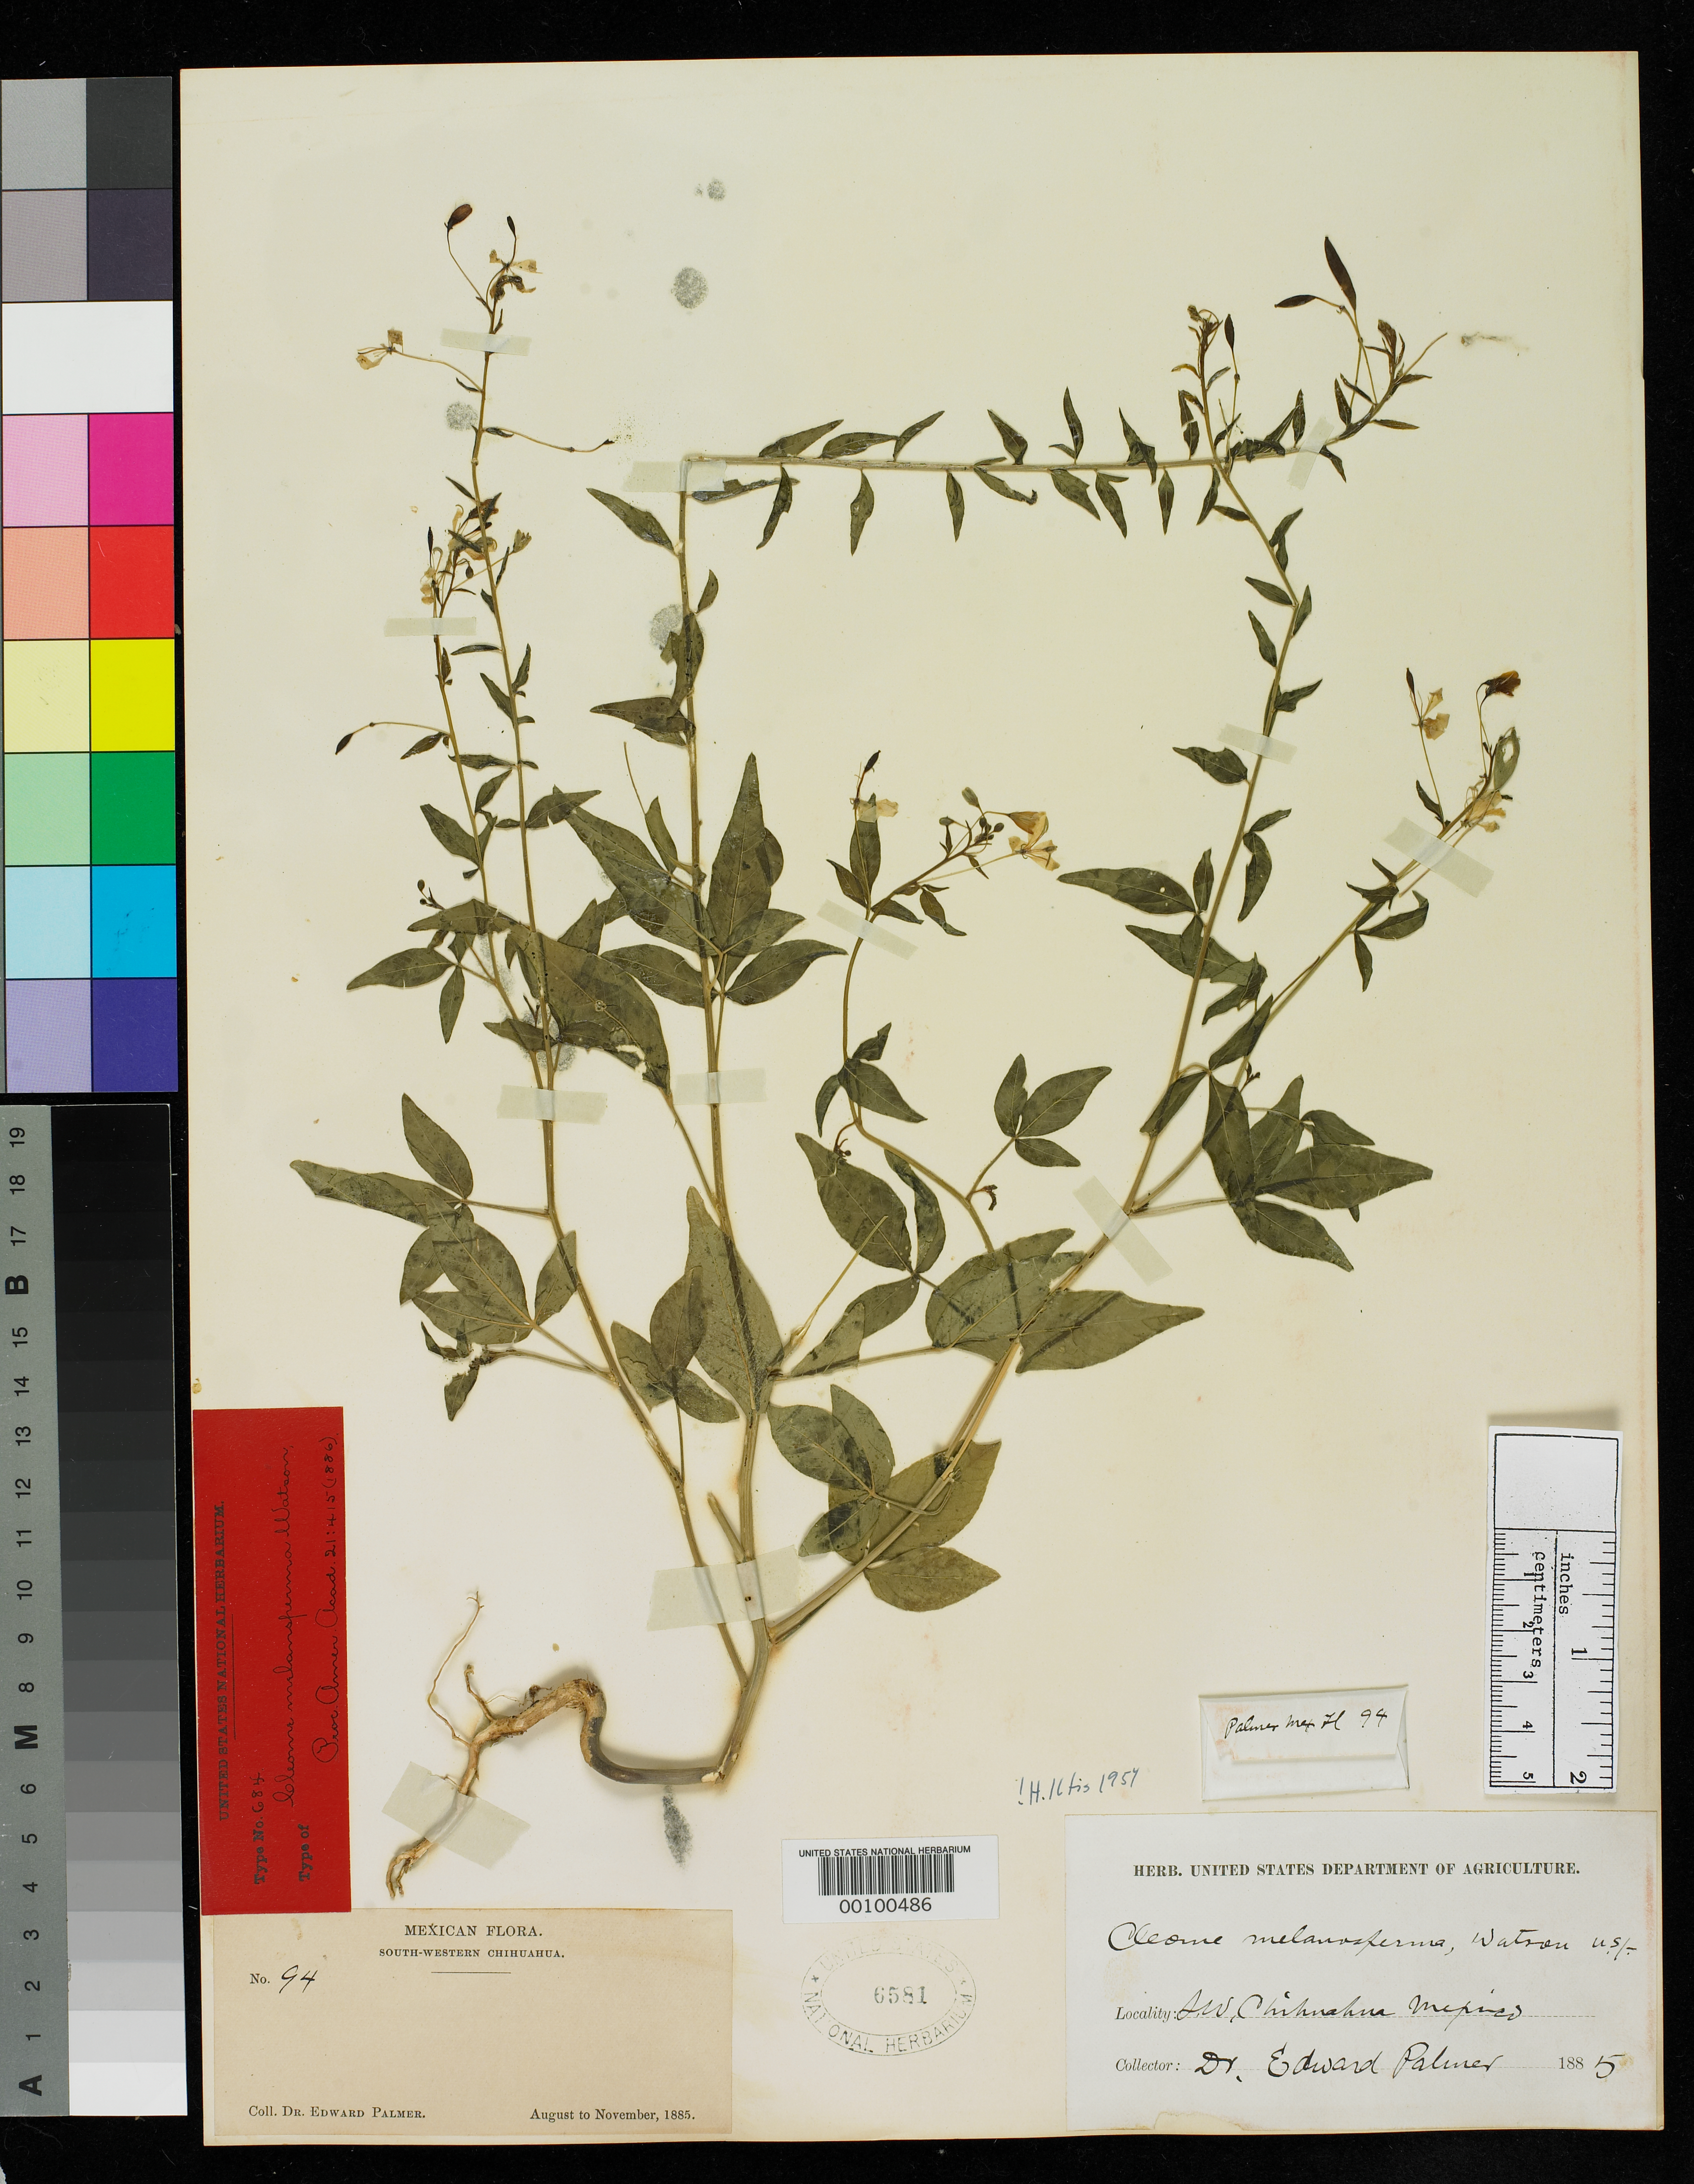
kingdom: Plantae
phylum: Tracheophyta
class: Magnoliopsida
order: Brassicales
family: Cleomaceae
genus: Cleome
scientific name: Cleome melanosperma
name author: S. Watson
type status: Type Collection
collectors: E. Palmer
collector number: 94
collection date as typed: Aug 1885 to -- Nov 1885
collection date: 1885-08/1885-11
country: Mexico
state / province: Chihuahua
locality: Hacienda San Miguel.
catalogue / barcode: US 6581